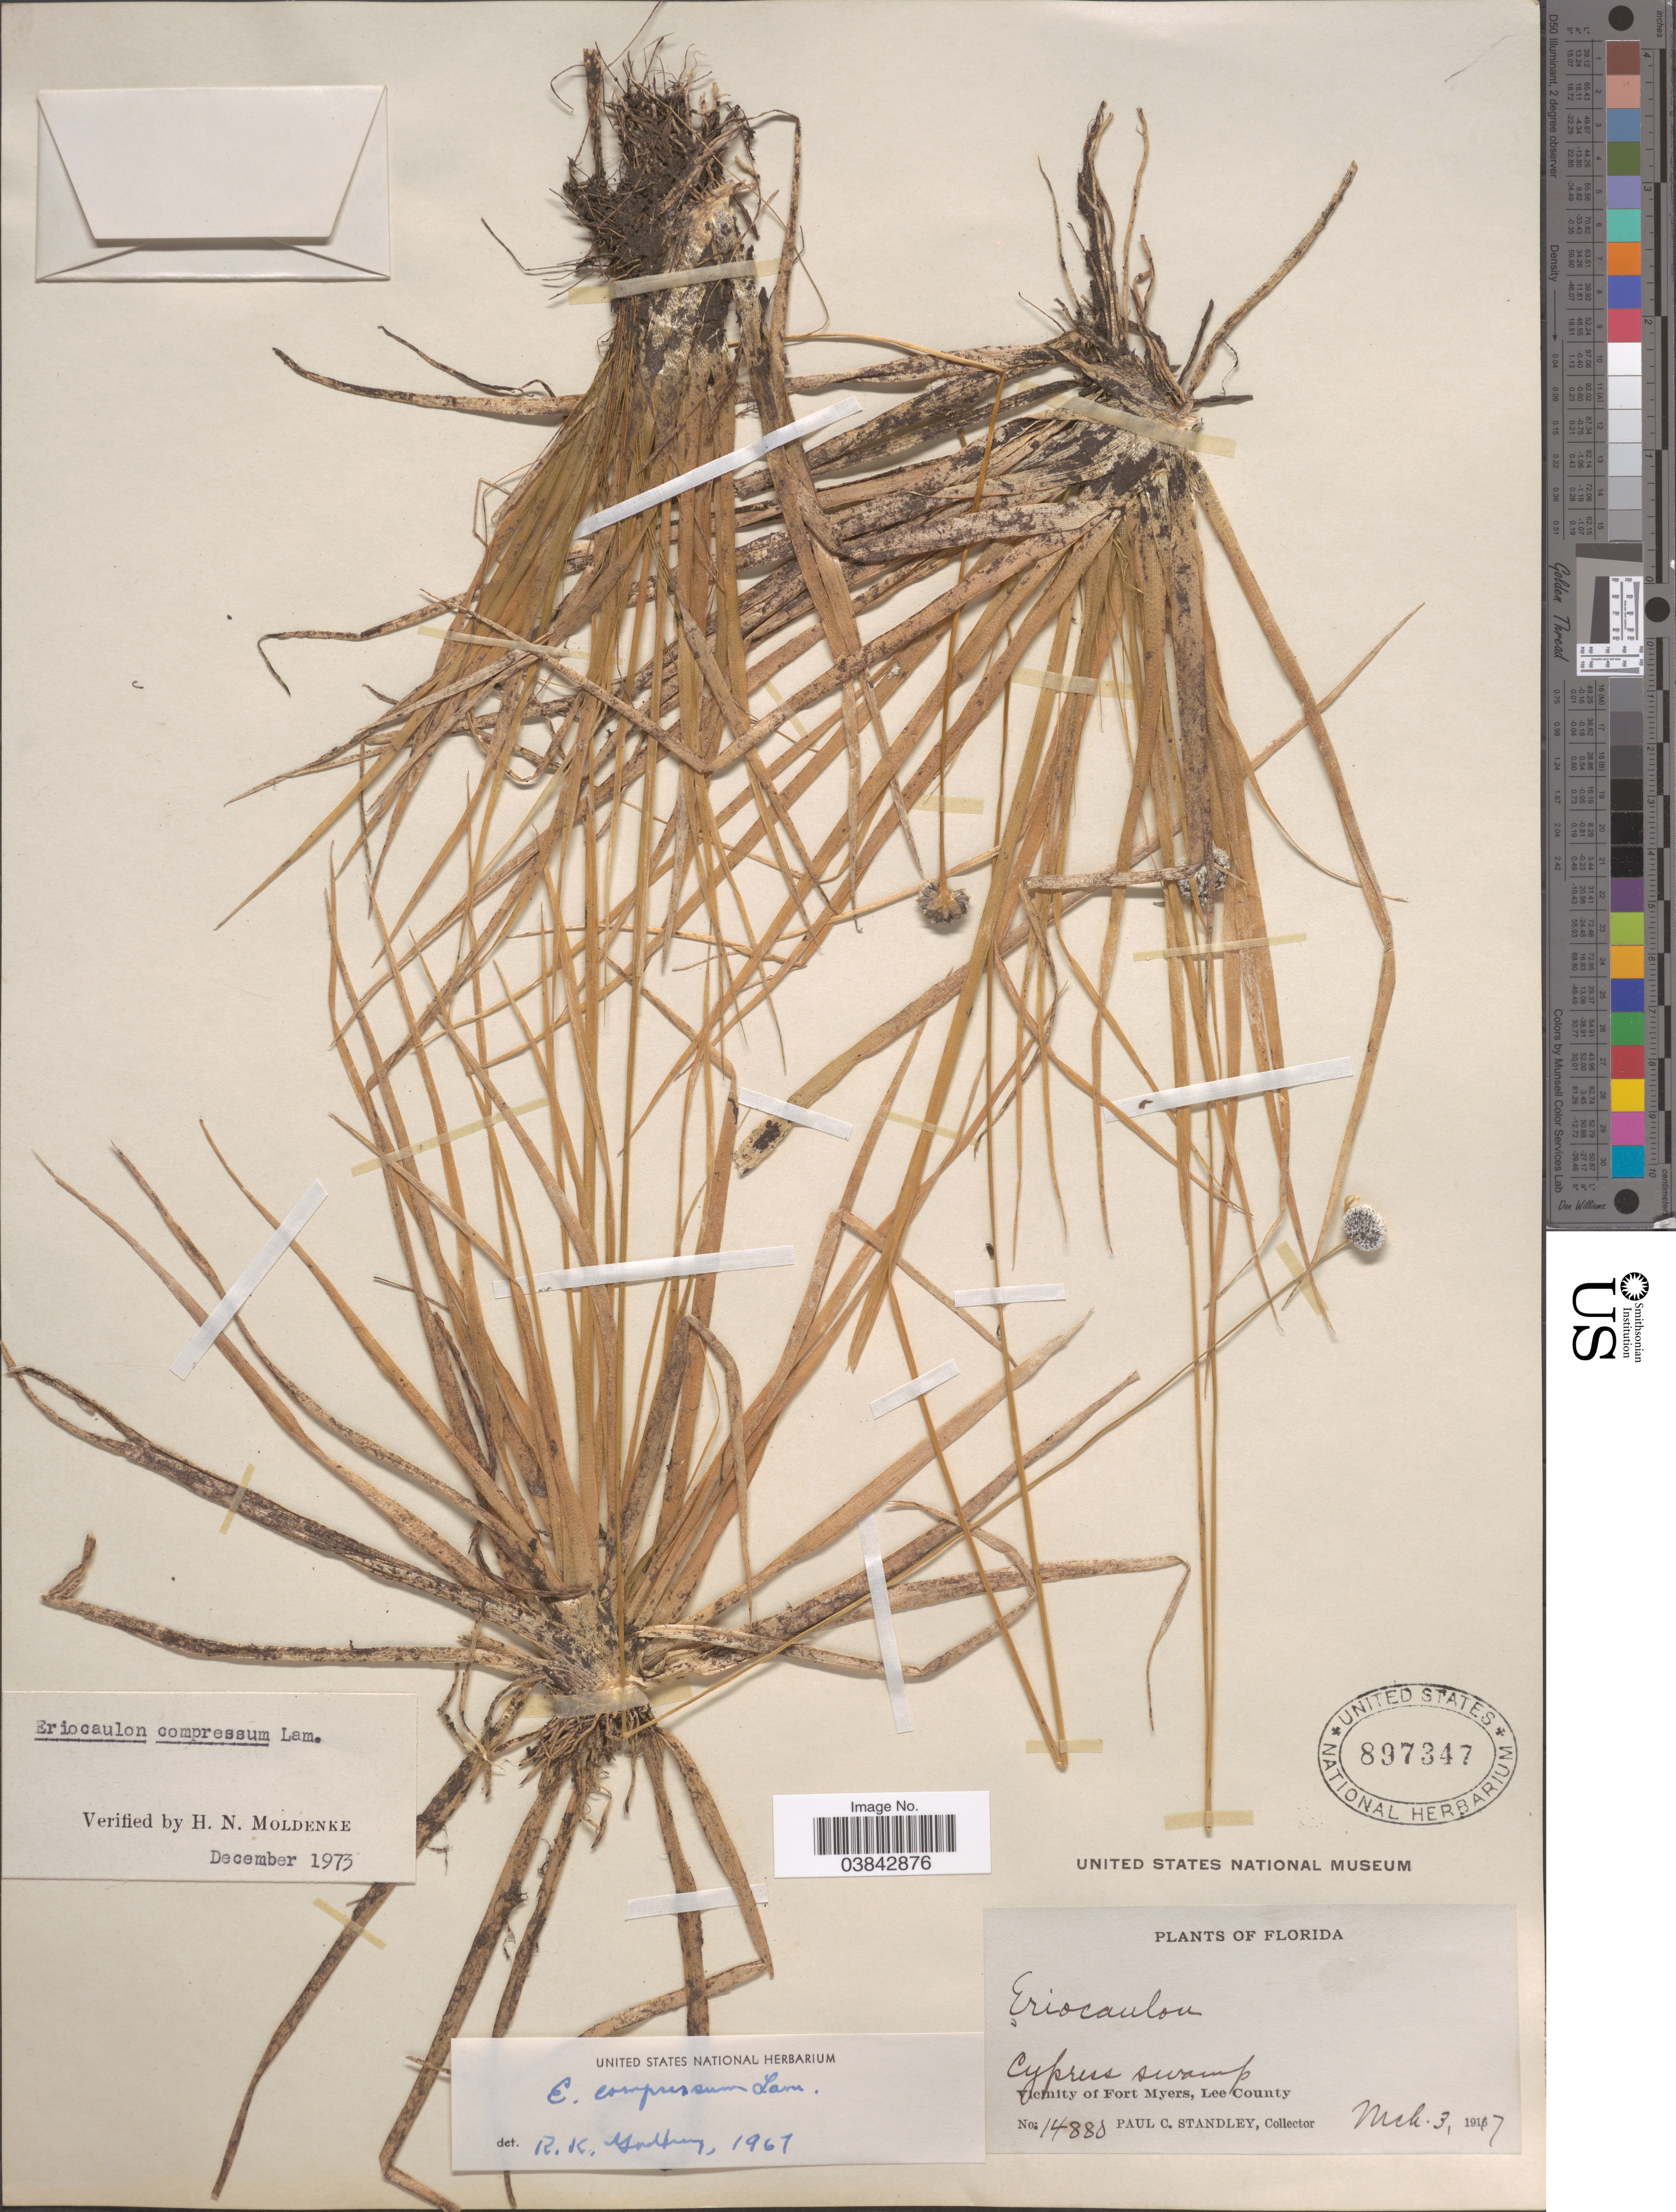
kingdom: Plantae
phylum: Tracheophyta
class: Liliopsida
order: Poales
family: Eriocaulaceae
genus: Eriocaulon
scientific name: Eriocaulon compressum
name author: Lam.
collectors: P. C. Standley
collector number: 14880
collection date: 1917-03-03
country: United States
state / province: Florida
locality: Cypress Swamp. Vicinity of Fort Myers, Lee County.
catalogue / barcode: US 897347